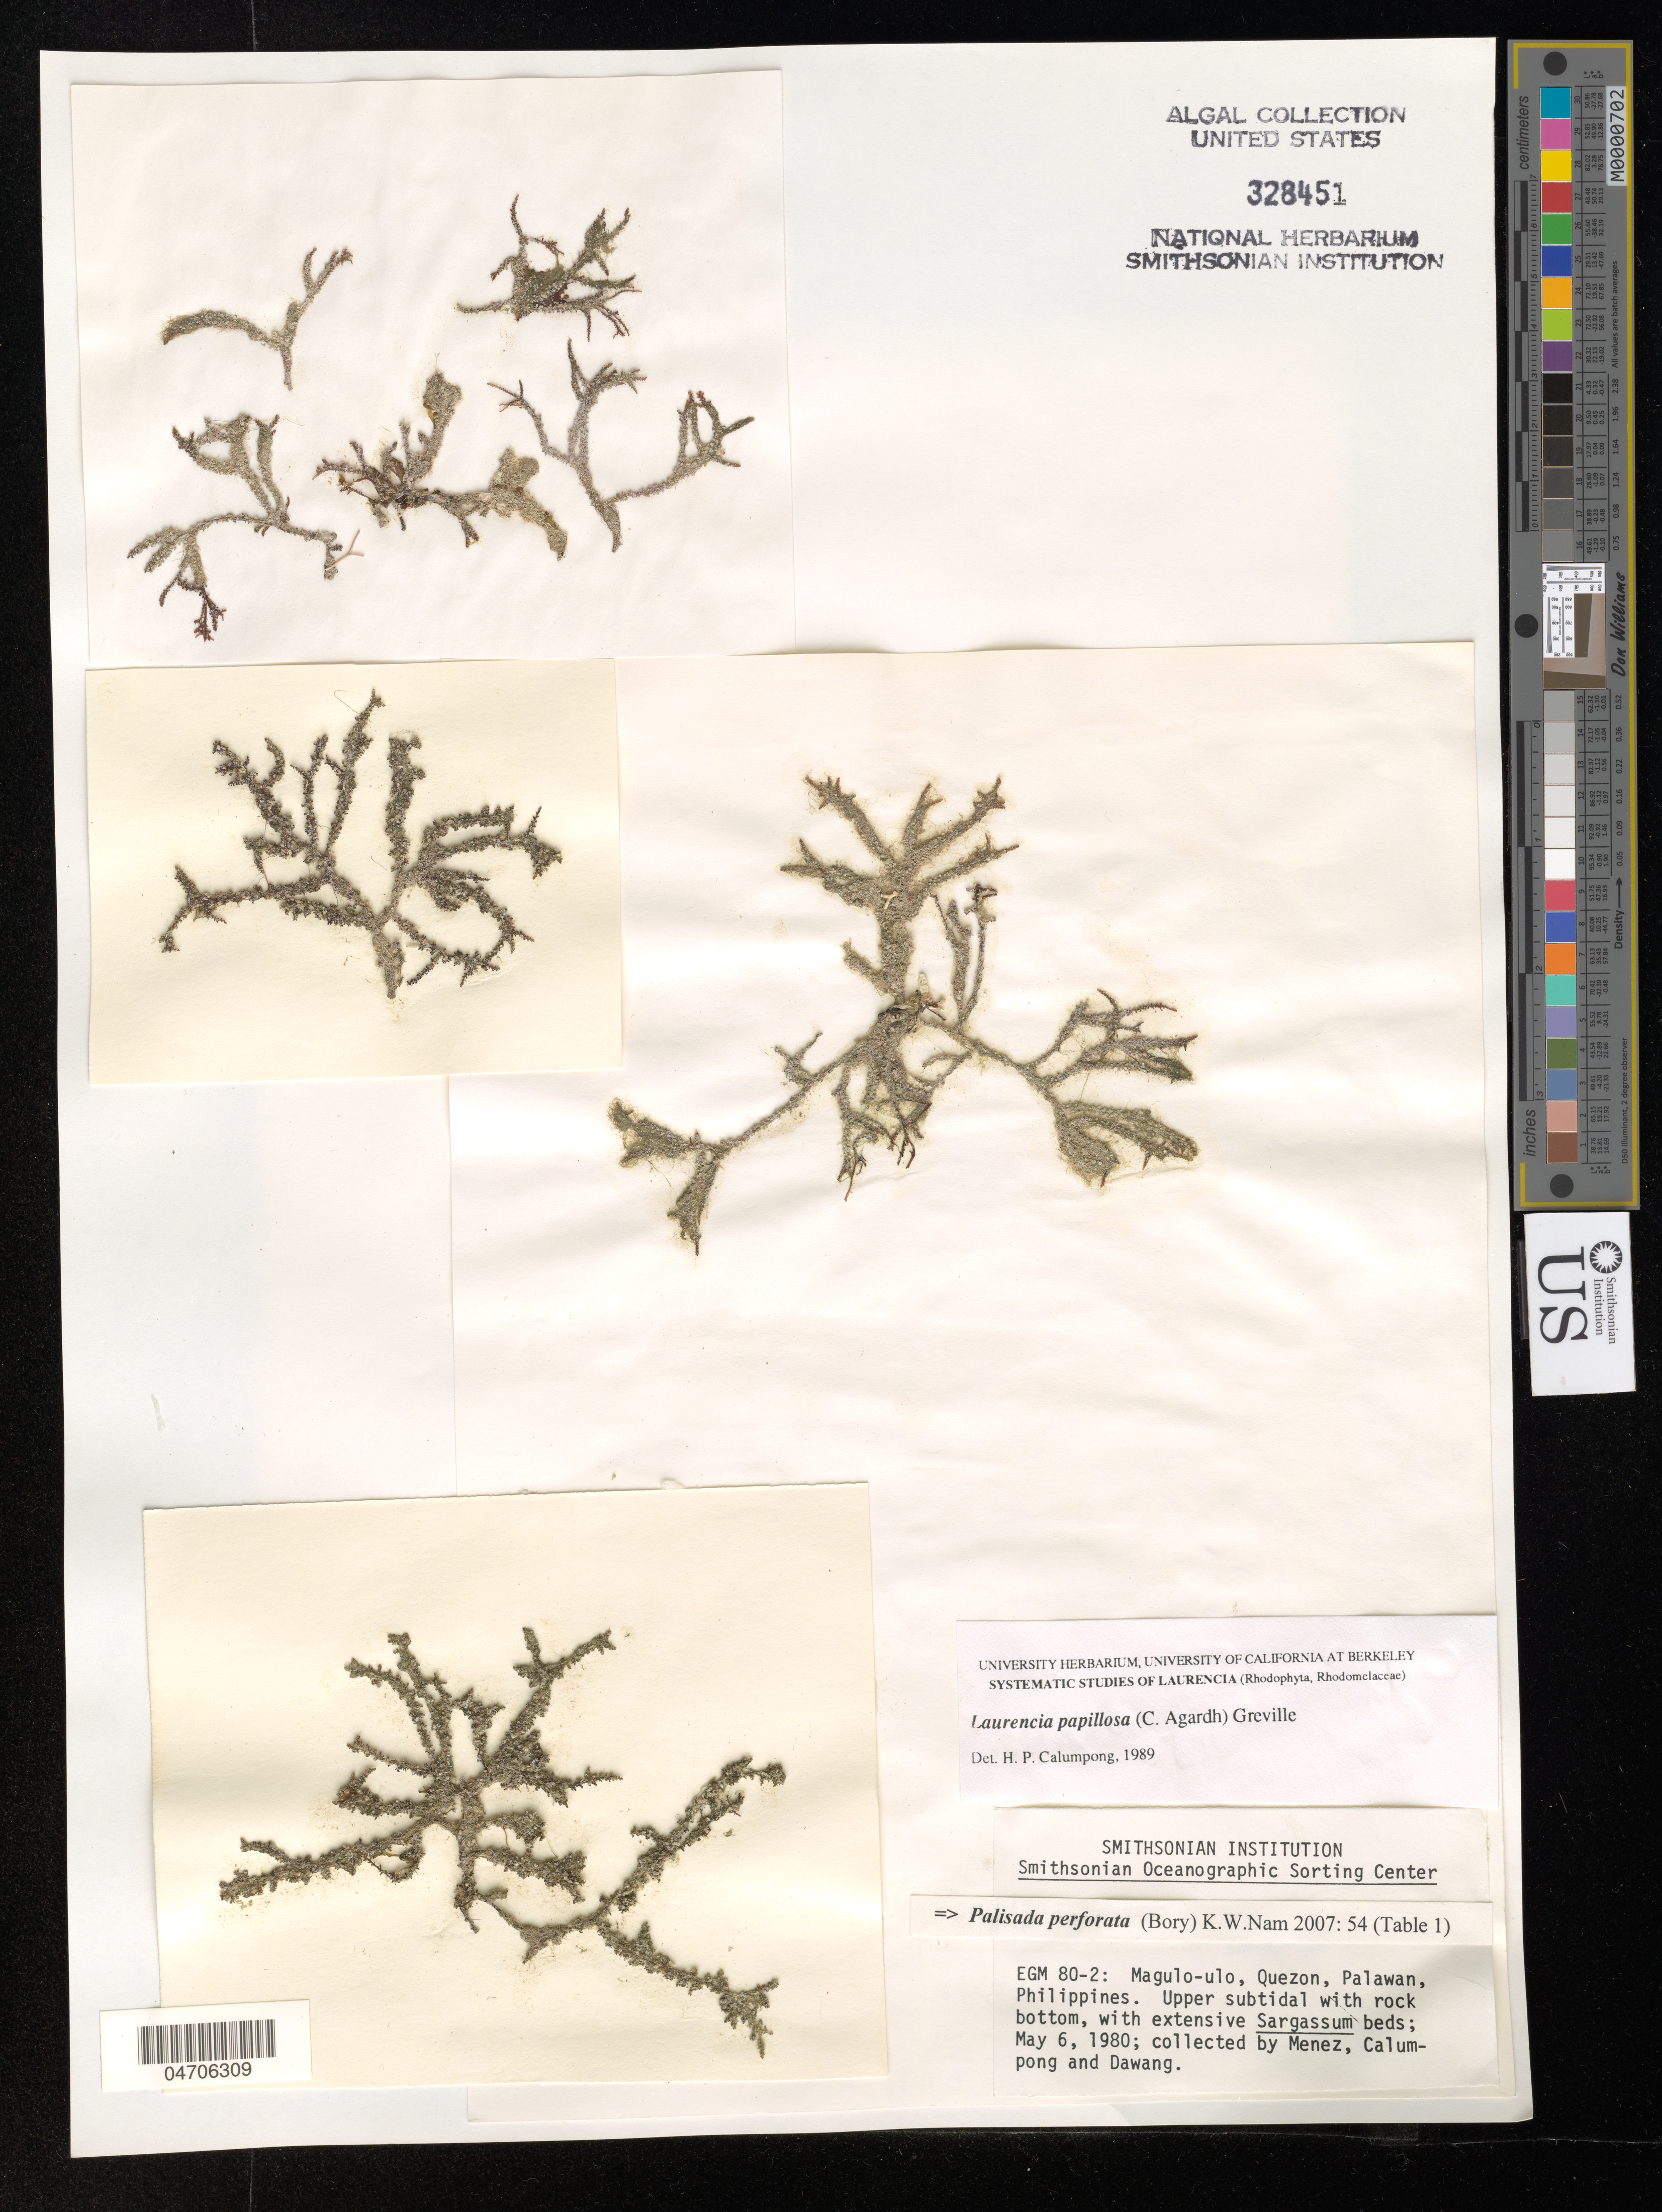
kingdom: Plantae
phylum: Rhodophyta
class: Florideophyceae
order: Ceramiales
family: Rhodomelaceae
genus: Palisada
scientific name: Palisada perforata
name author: (Bory) K.W. Nam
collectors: Menez, Calumpong & Dawang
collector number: EGM 80-2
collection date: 1980-05-06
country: Philippines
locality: Magulo-ulo, Quezon, Palawan.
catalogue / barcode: US 328451